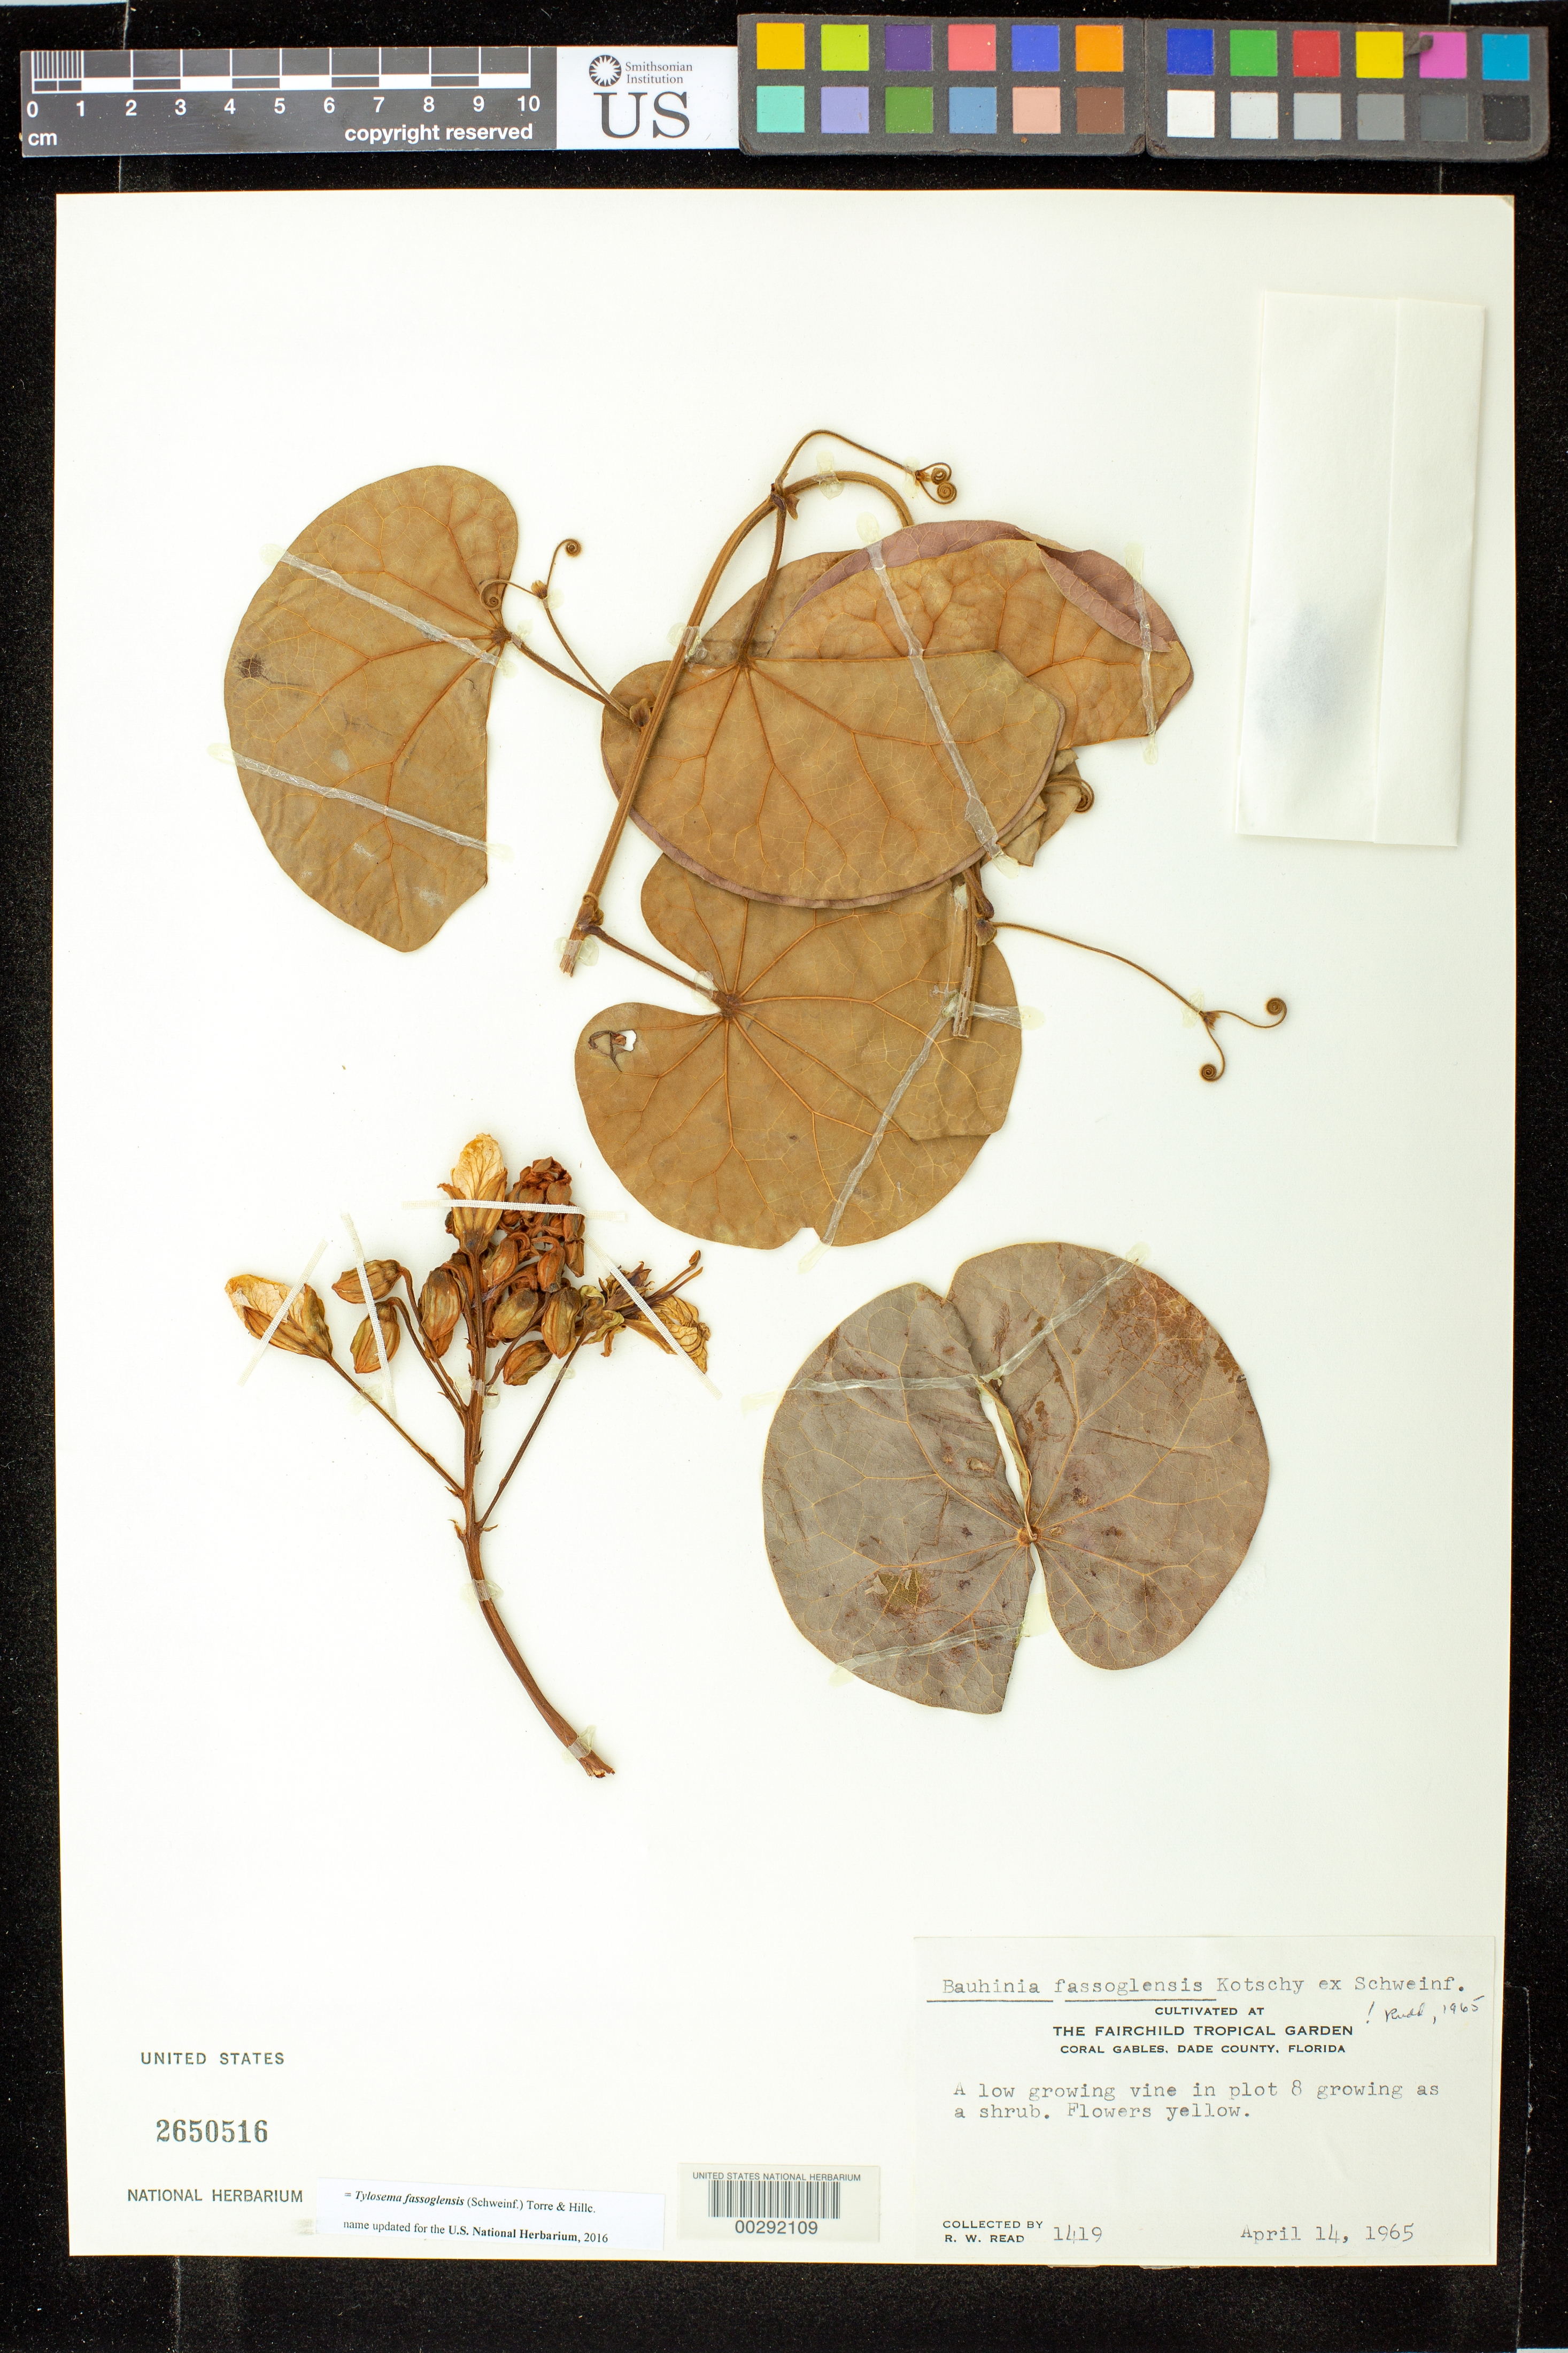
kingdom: Plantae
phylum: Tracheophyta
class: Magnoliopsida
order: Fabales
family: Fabaceae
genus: Tylosema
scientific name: Tylosema fassoglense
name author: (Kotschy ex Schweinf.) Torre & Hillc.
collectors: R. W. Read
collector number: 1419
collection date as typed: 14 Apr 1965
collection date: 1965-04-14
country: United States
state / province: Florida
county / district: Dade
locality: Coral gables, fairchild tropical garden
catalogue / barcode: US 2650516